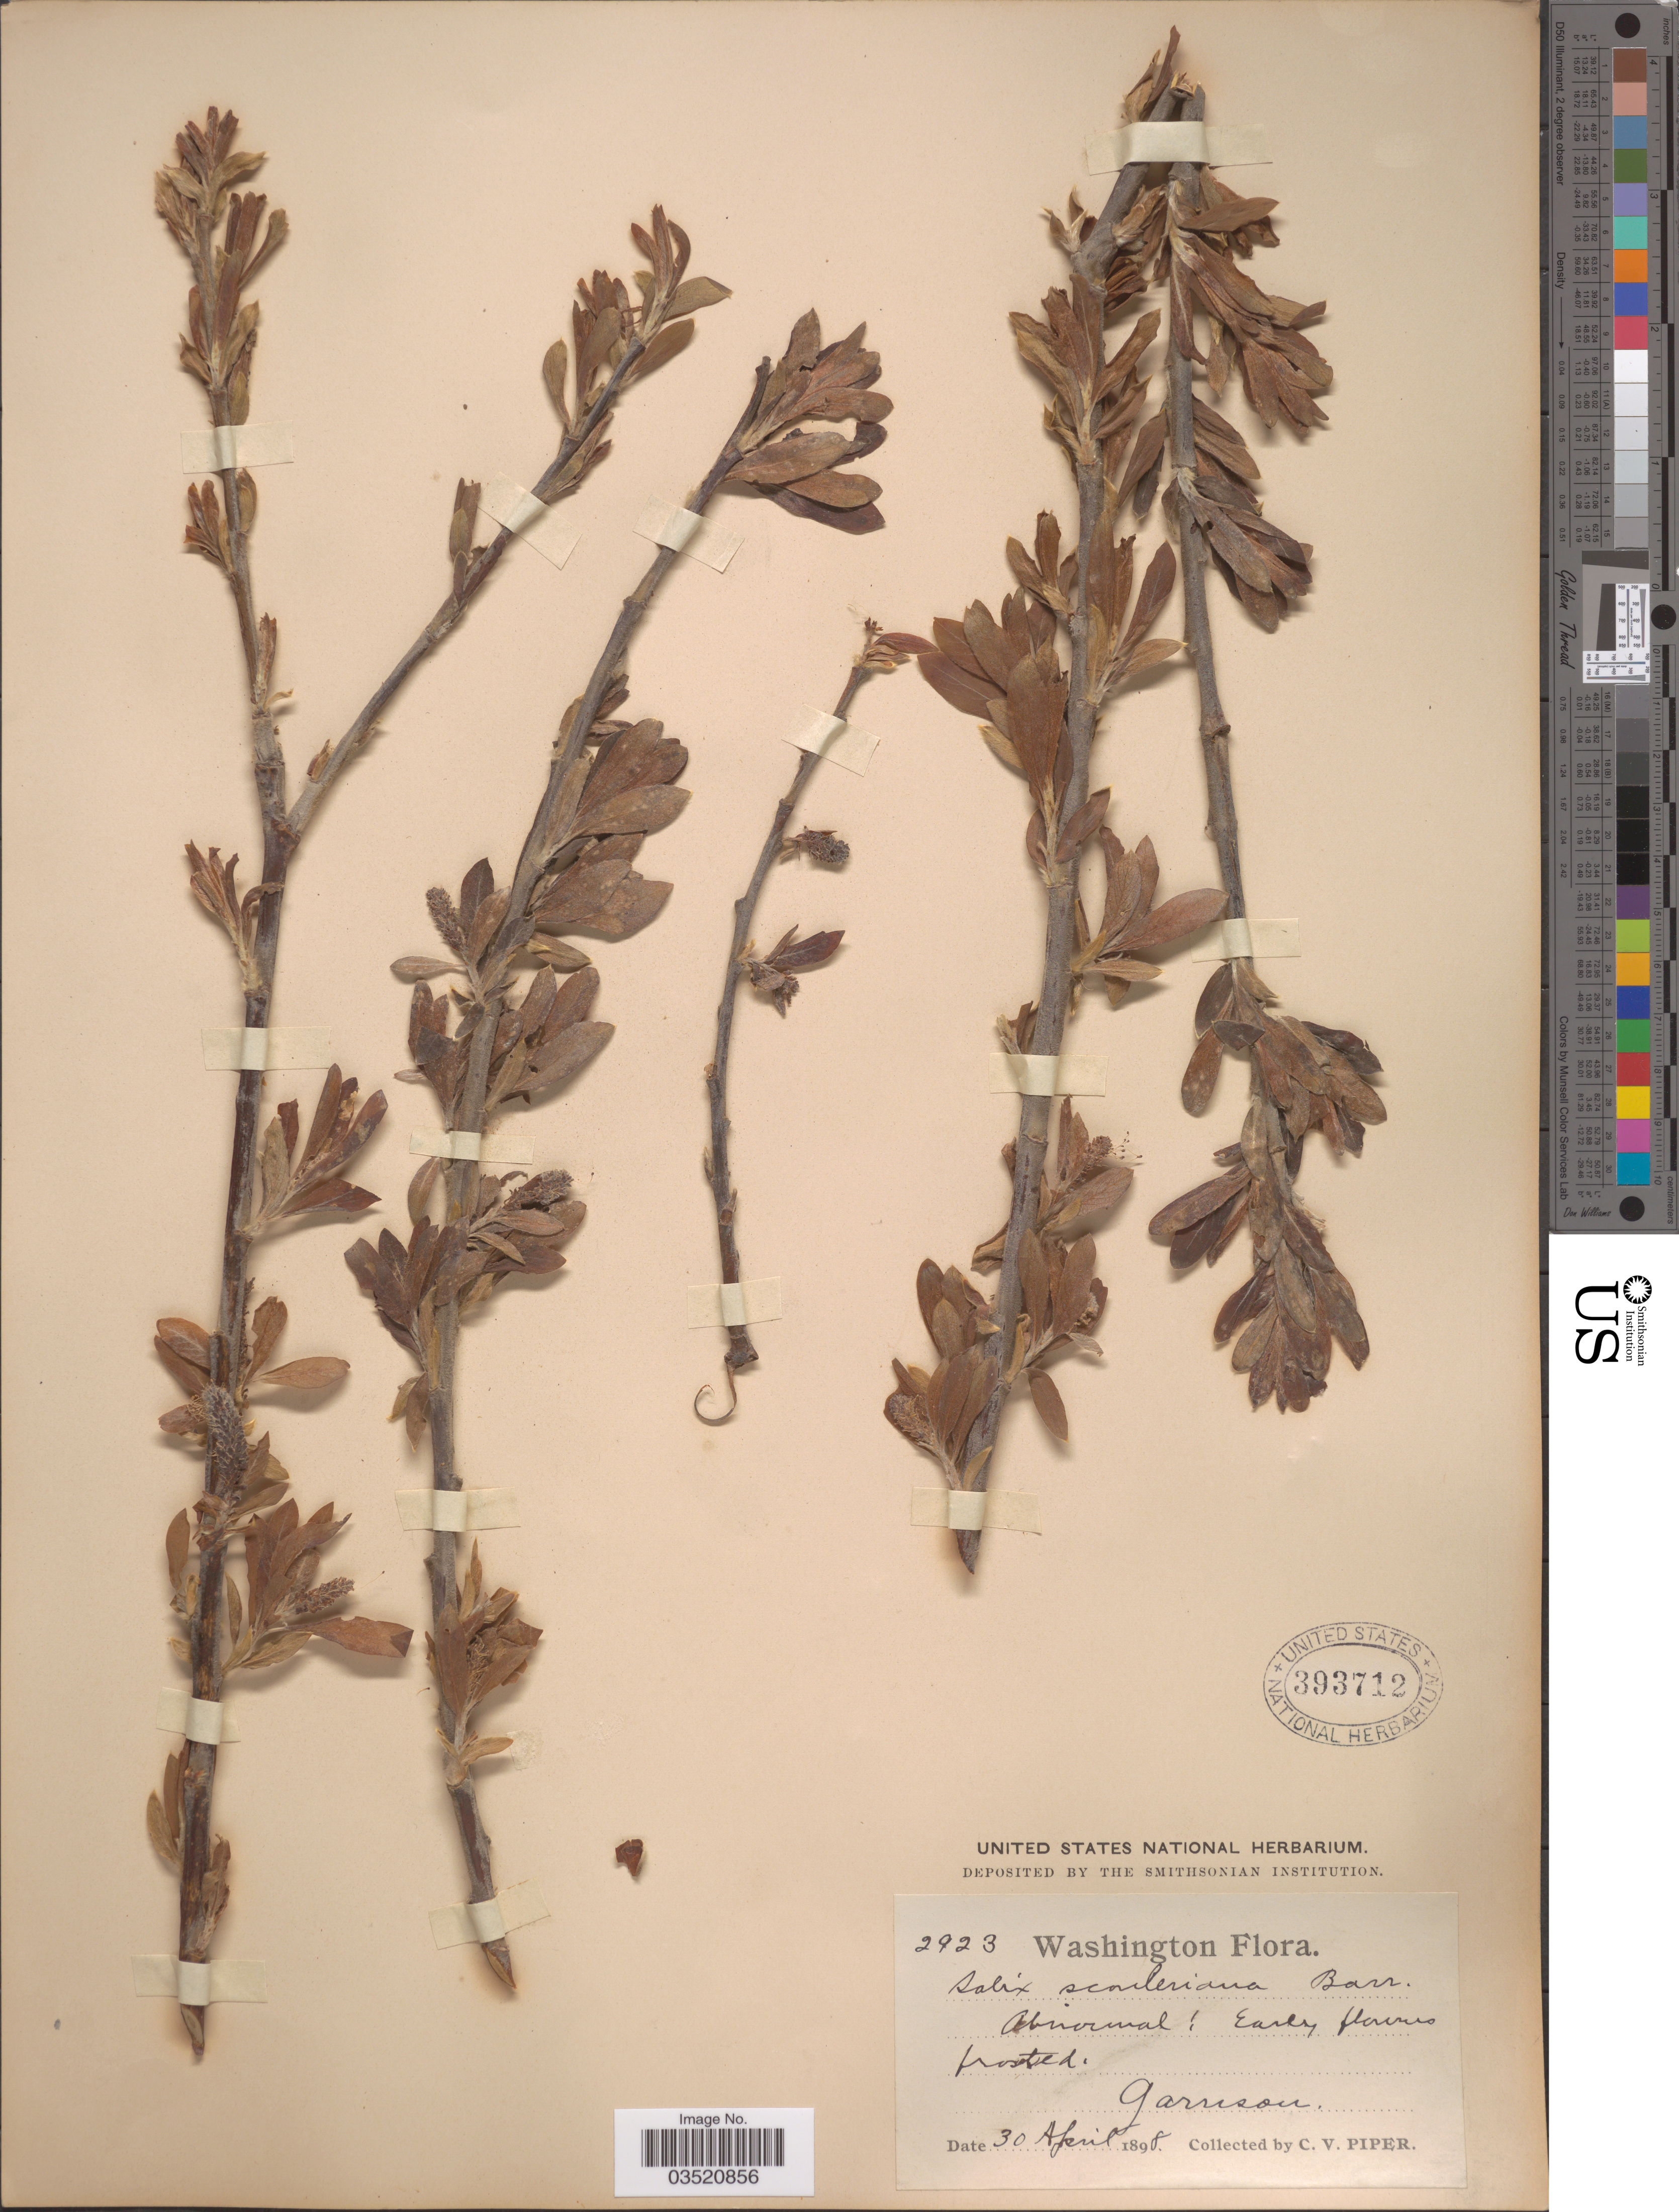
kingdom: Plantae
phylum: Tracheophyta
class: Magnoliopsida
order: Malpighiales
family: Salicaceae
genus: Salix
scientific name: Salix scouleriana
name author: Barratt ex Hook.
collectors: C. V. Piper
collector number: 2923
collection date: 1898-04-30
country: United States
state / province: Washington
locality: Garrison.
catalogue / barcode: US 393712